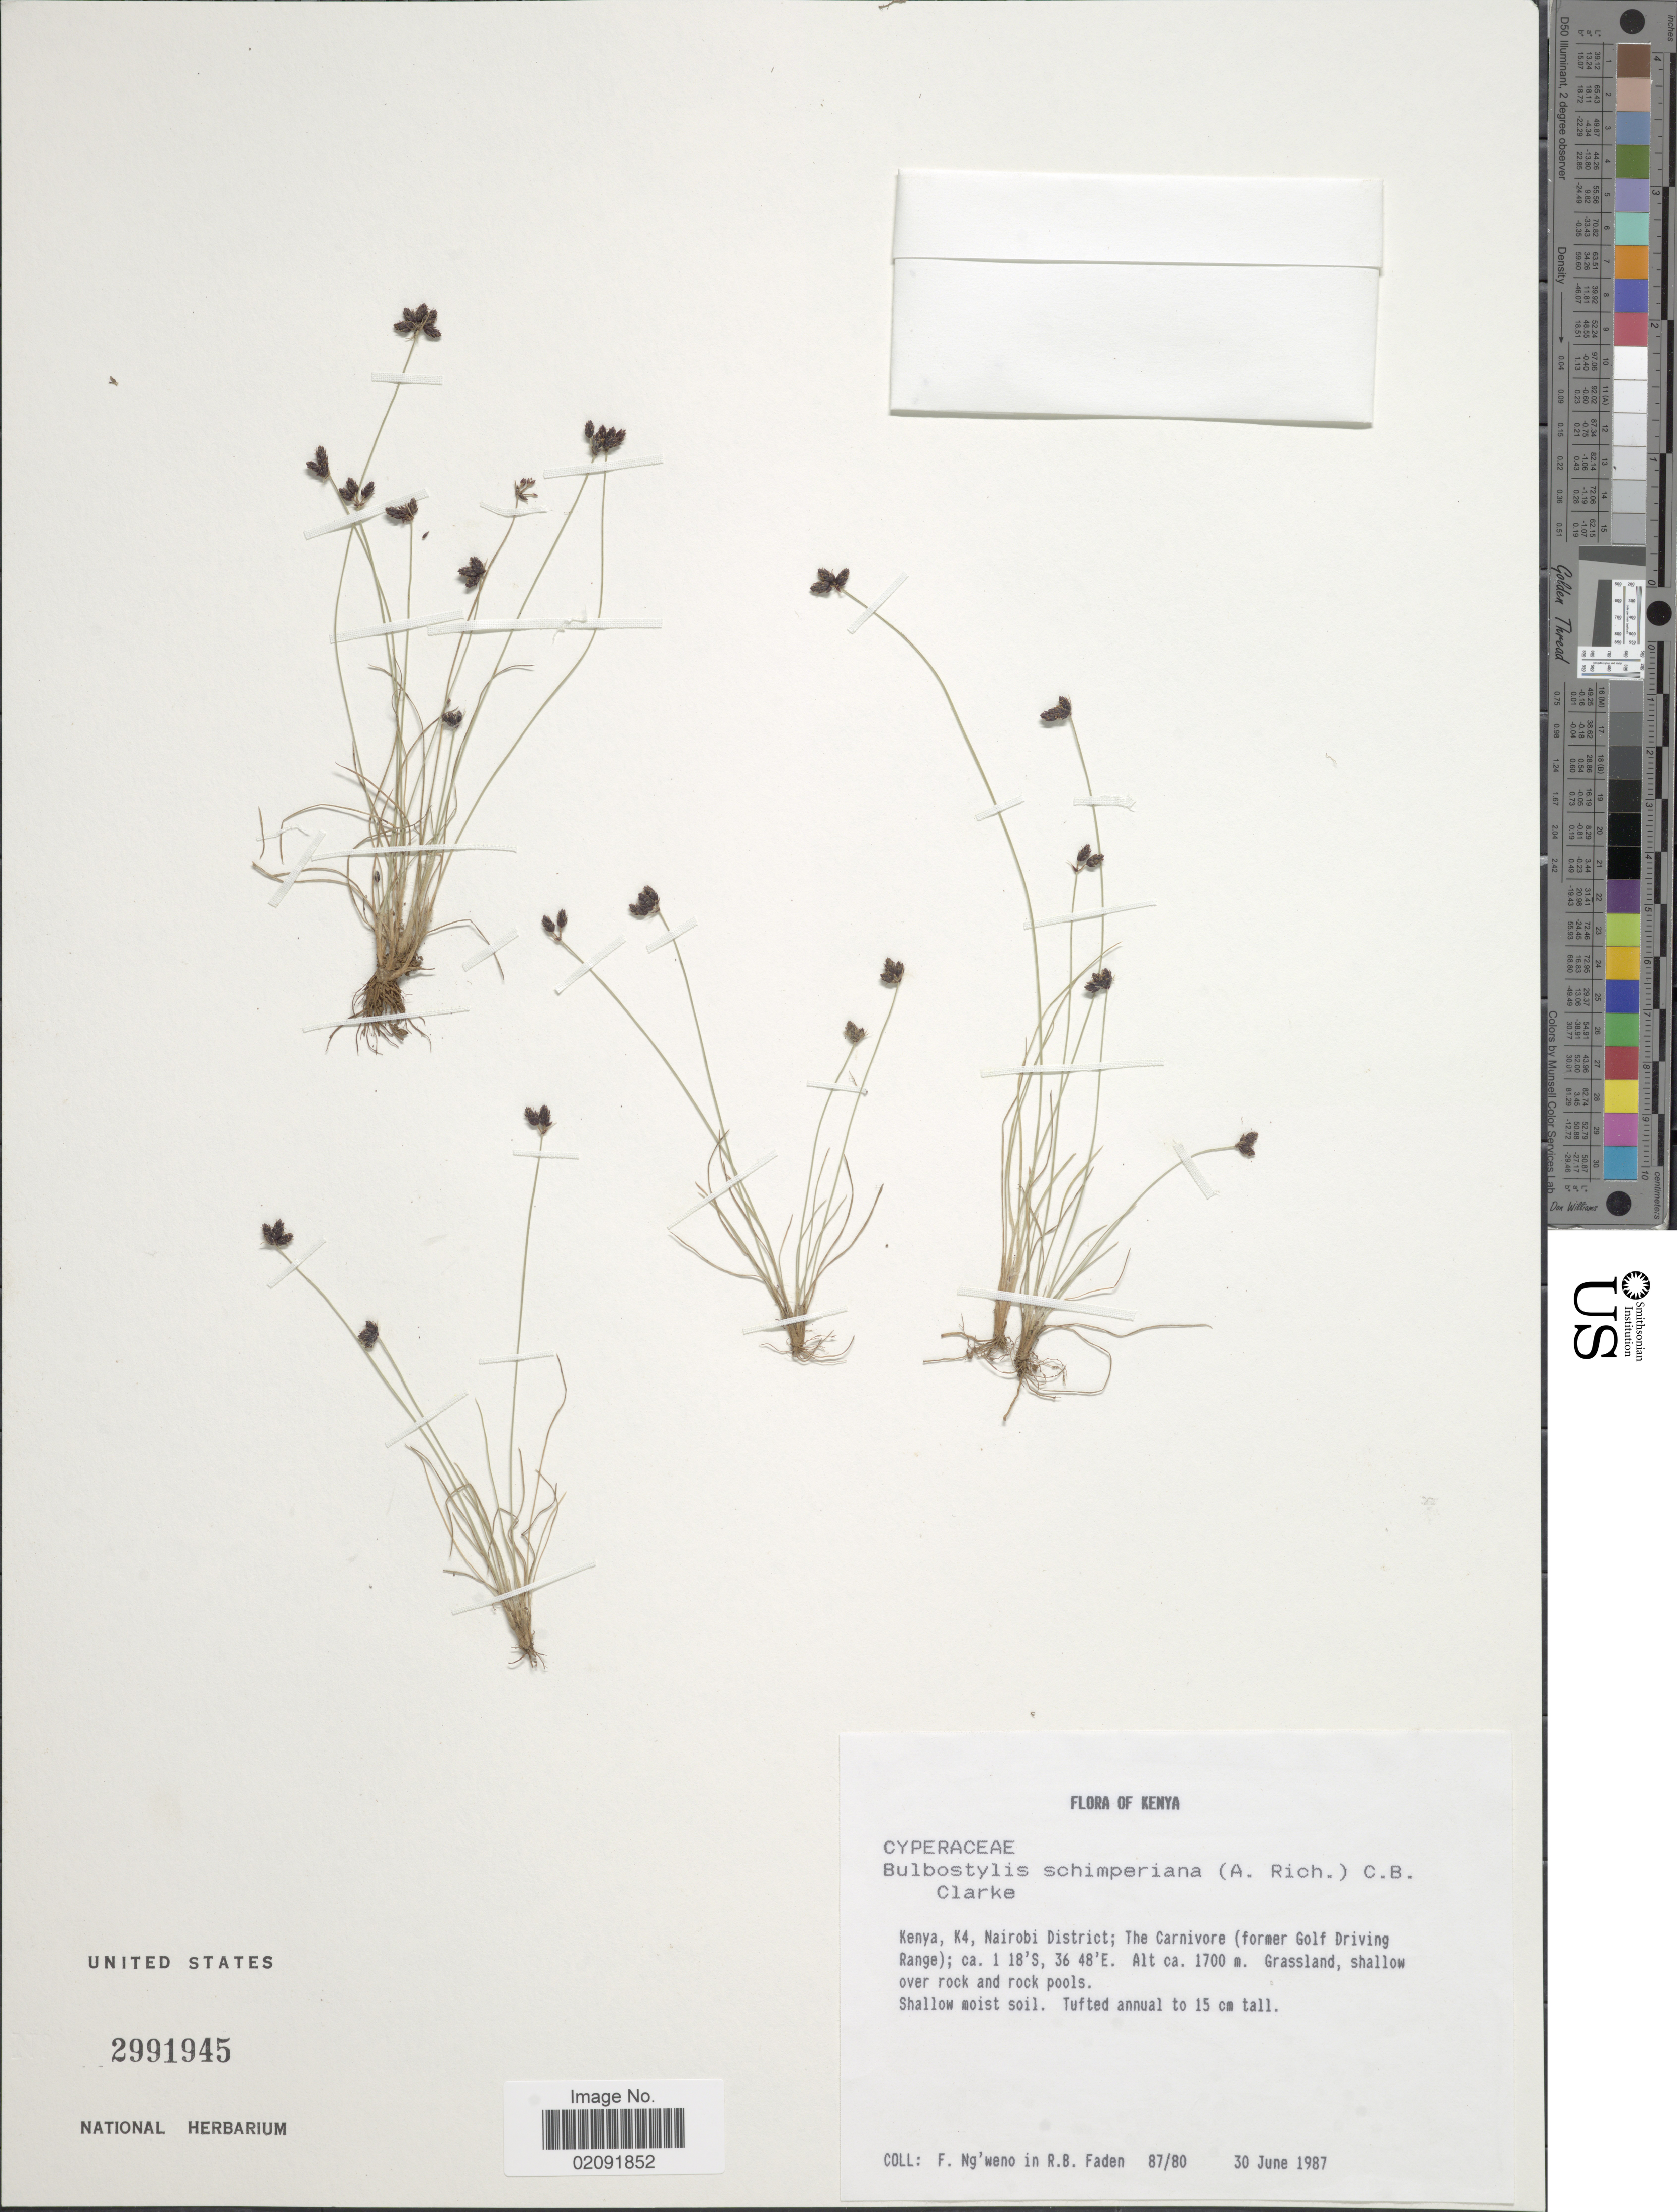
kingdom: Plantae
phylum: Tracheophyta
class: Liliopsida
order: Poales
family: Cyperaceae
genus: Bulbostylis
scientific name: Bulbostylis schimperiana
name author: (Hochst. ex A. Rich.) C.B. Clarke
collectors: F. Ng'weno & R. B. Faden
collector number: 87/80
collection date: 1987-06-30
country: Kenya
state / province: Nairobi Area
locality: K4, Nairobi District; The Carnivore (former Golf Driving Range)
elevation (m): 1700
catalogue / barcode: US 2991945